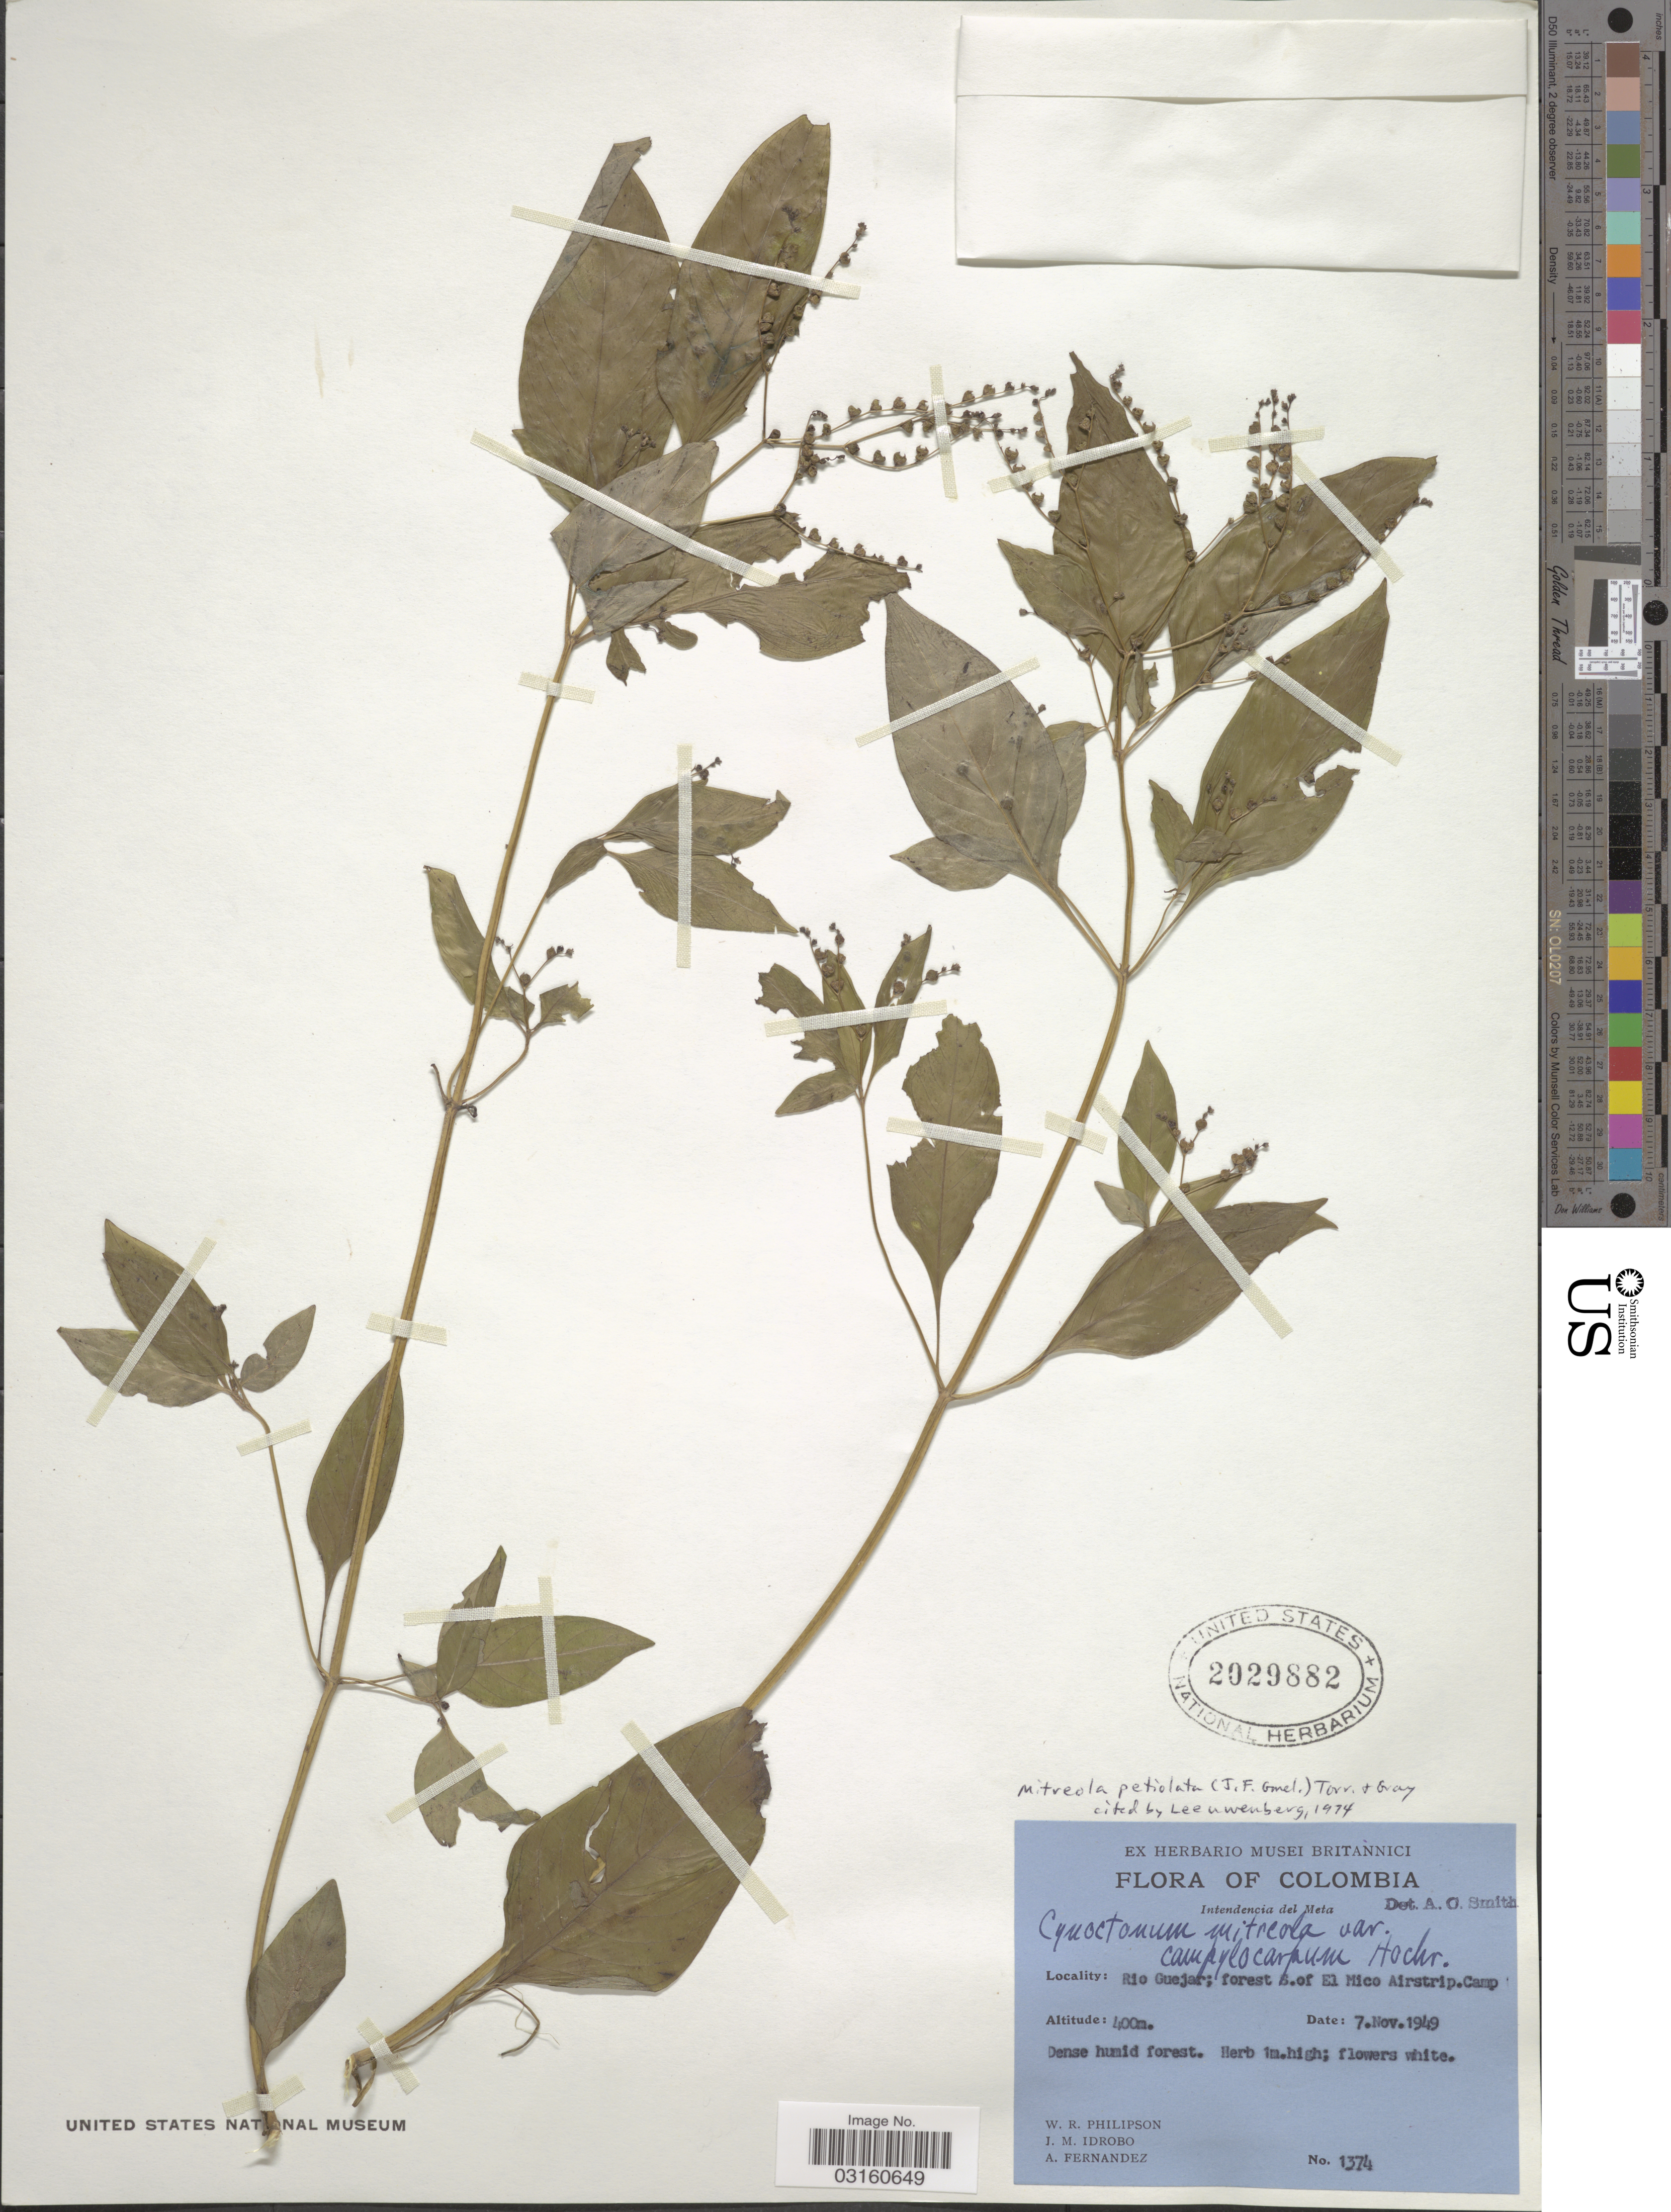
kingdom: Plantae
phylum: Tracheophyta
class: Magnoliopsida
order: Gentianales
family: Loganiaceae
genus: Mitreola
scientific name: Mitreola petiolata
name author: (J.F. Gmel.) Torr. & A. Gray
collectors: W. R. Philipson, J. M. Idrobo & A. Fernandez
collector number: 1374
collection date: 1949-11-07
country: Colombia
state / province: Meta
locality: Intendencia del Meta. Rio Guejar: forest S. of El Mico Airstrip. Camp.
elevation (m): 400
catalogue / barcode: US 2029882